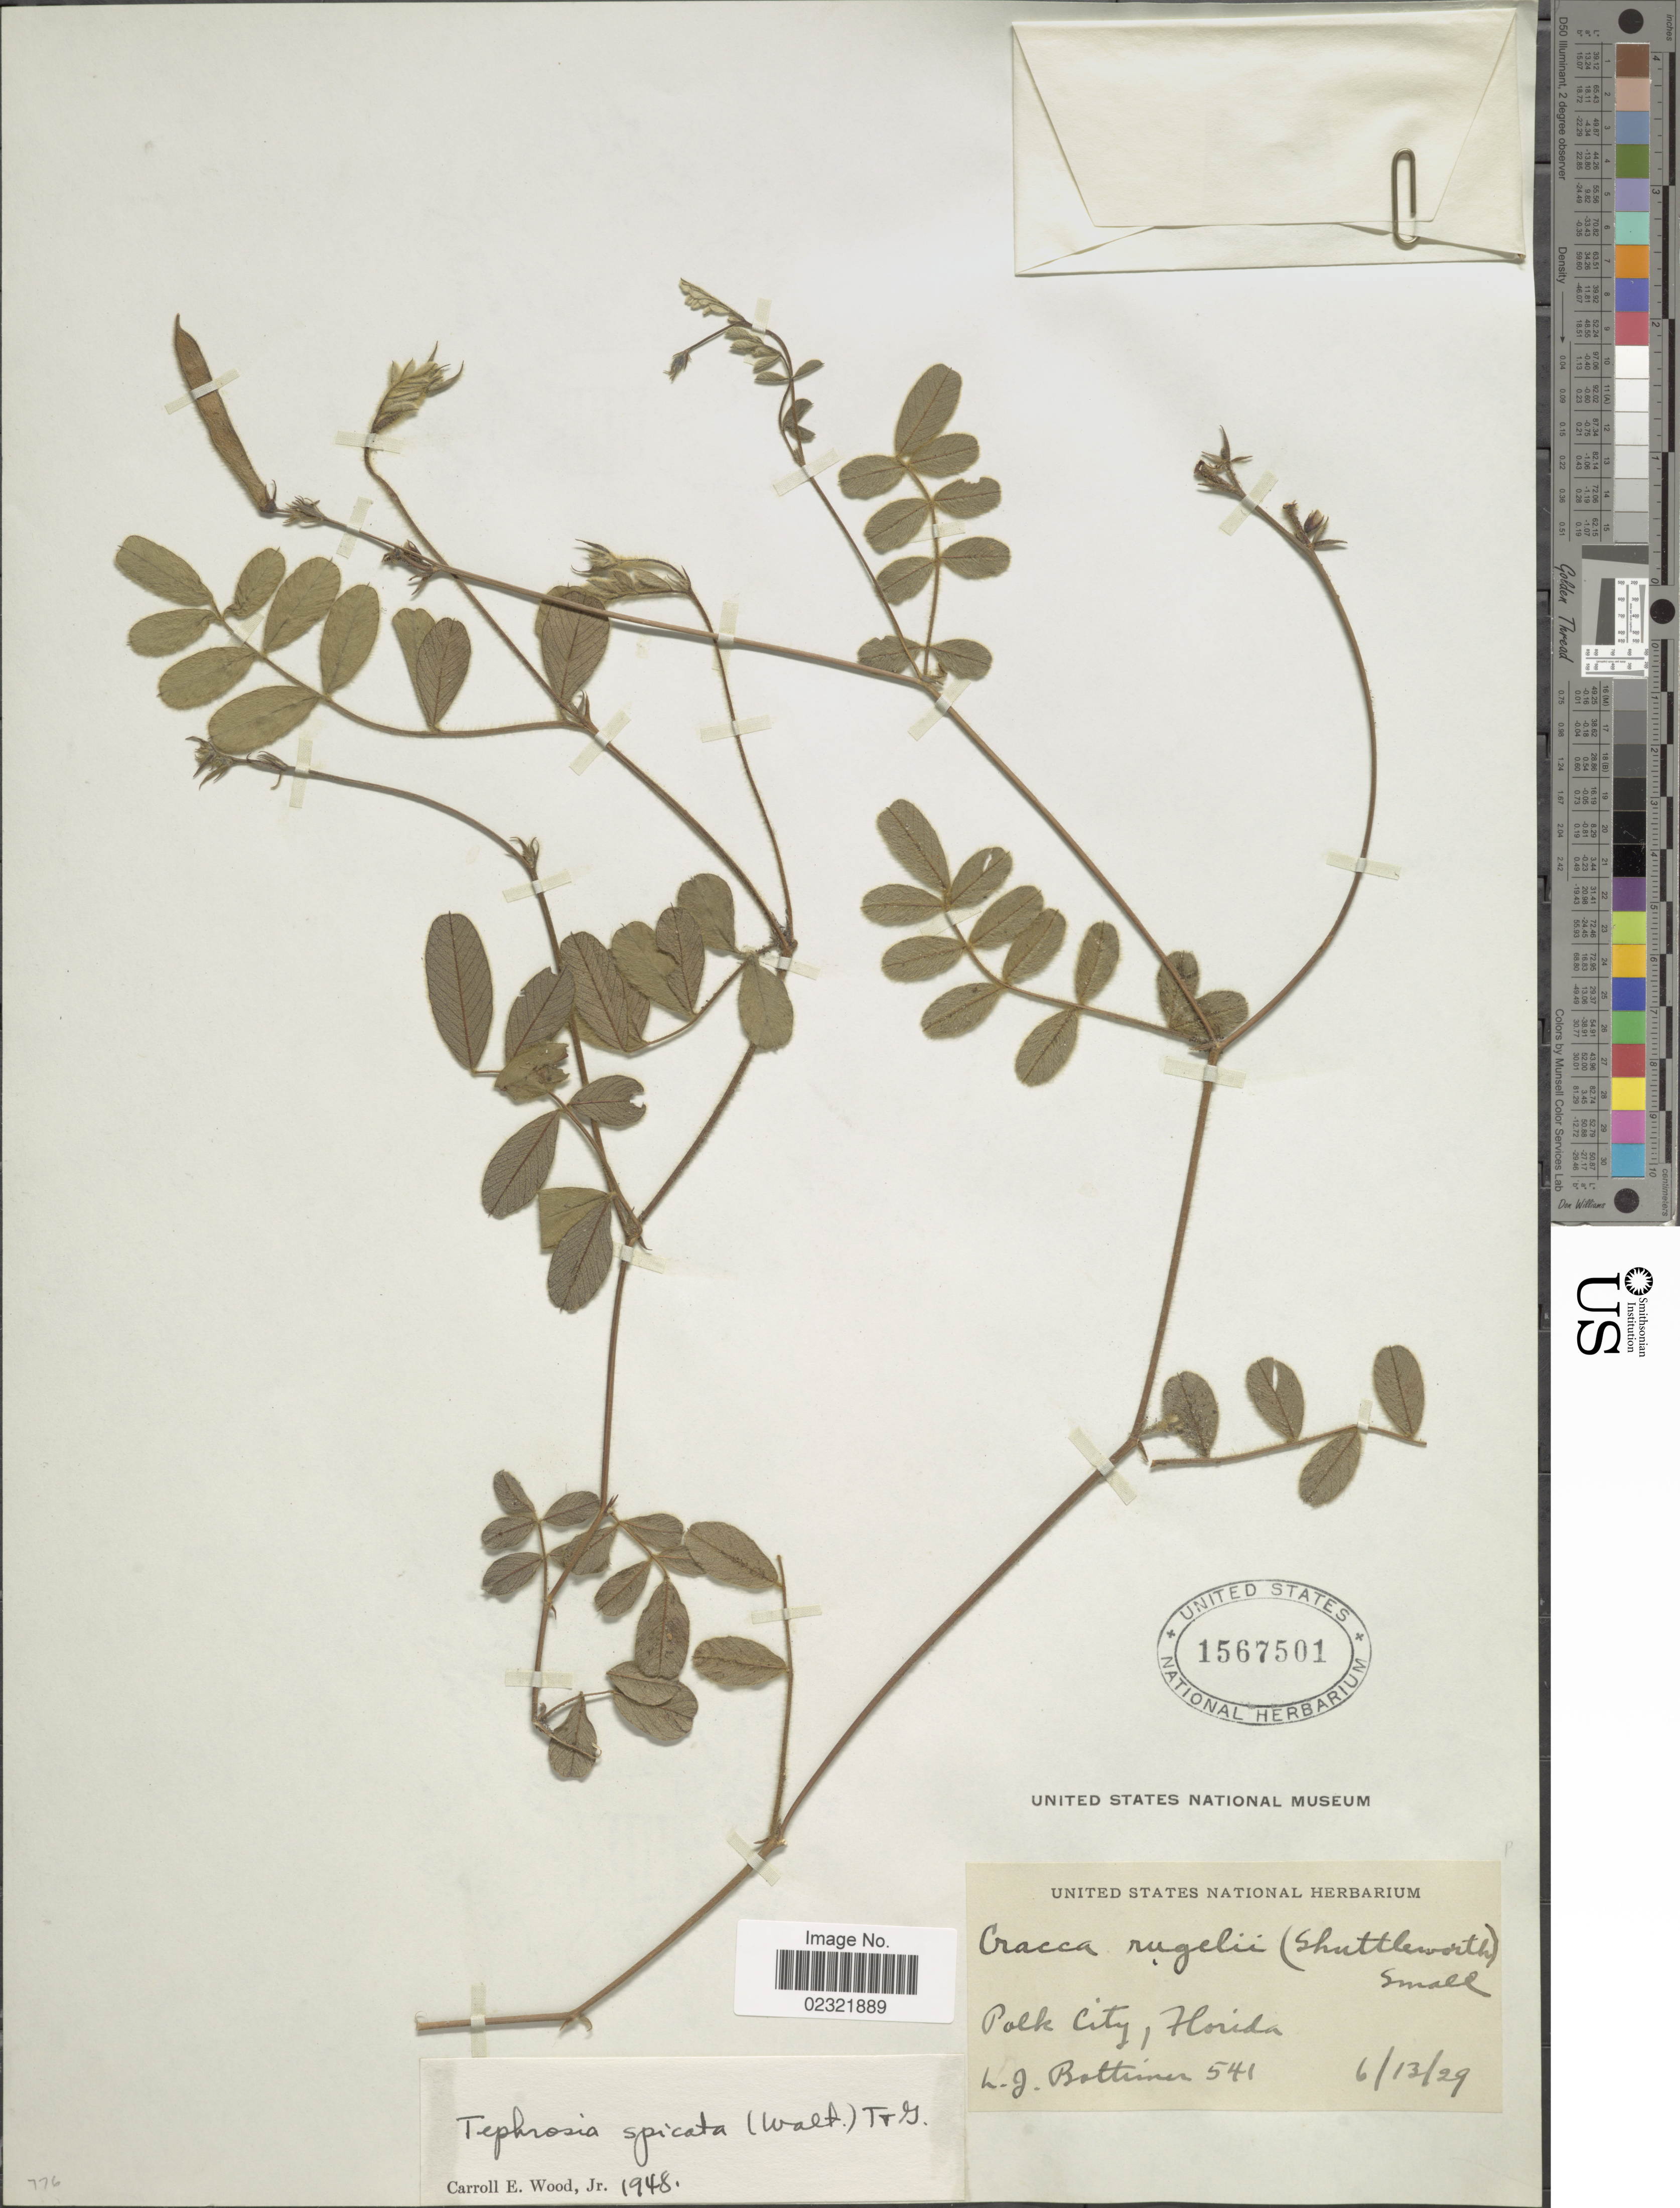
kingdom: Plantae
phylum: Tracheophyta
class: Magnoliopsida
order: Fabales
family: Fabaceae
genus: Tephrosia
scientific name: Tephrosia spicata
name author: (Walter) Torr. & A. Gray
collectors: L. Bottimer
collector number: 541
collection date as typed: Transcribed d/m/y: 13/6/29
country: United States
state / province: Florida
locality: Polk City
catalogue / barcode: US 1567501